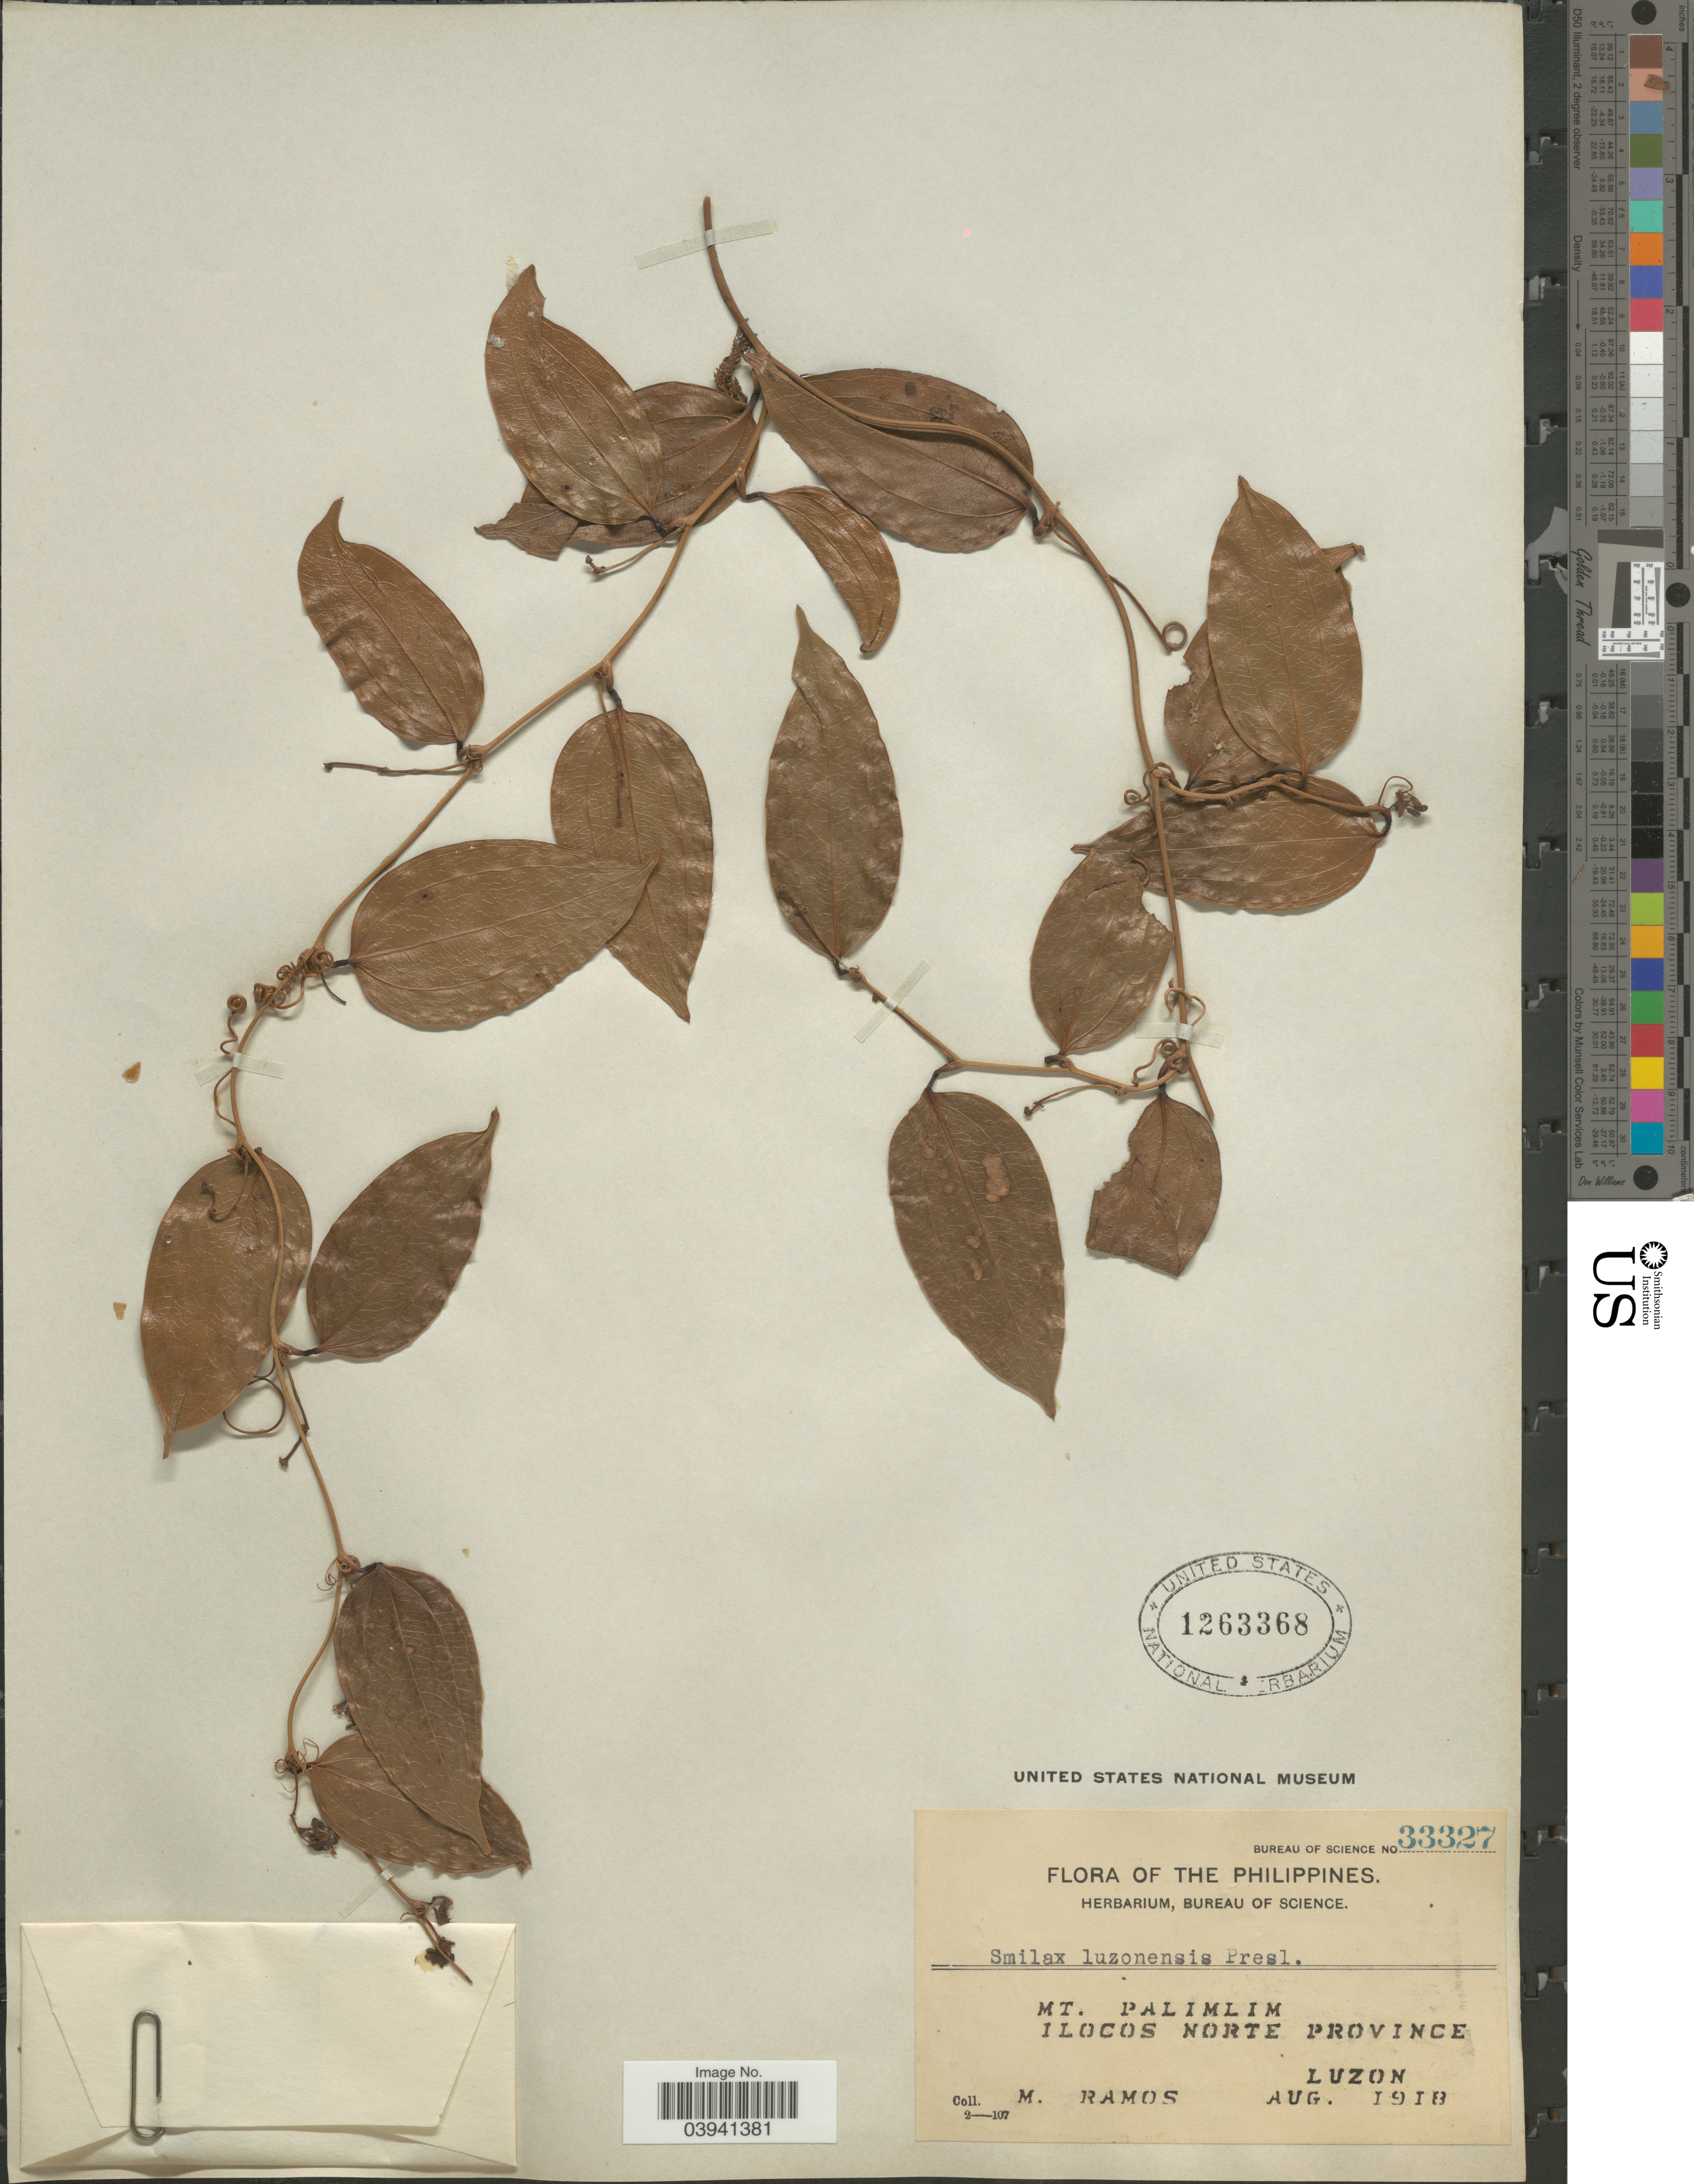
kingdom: Plantae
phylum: Tracheophyta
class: Liliopsida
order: Liliales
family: Smilacaceae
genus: Smilax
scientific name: Smilax luzonensis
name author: C. Presl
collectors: M. Ramos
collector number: Bureau of Science 33327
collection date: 1918-08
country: Philippines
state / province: Ilocos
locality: Mt. Palimlim. Ilocos Norte Province. Luzon.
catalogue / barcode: US 1263368